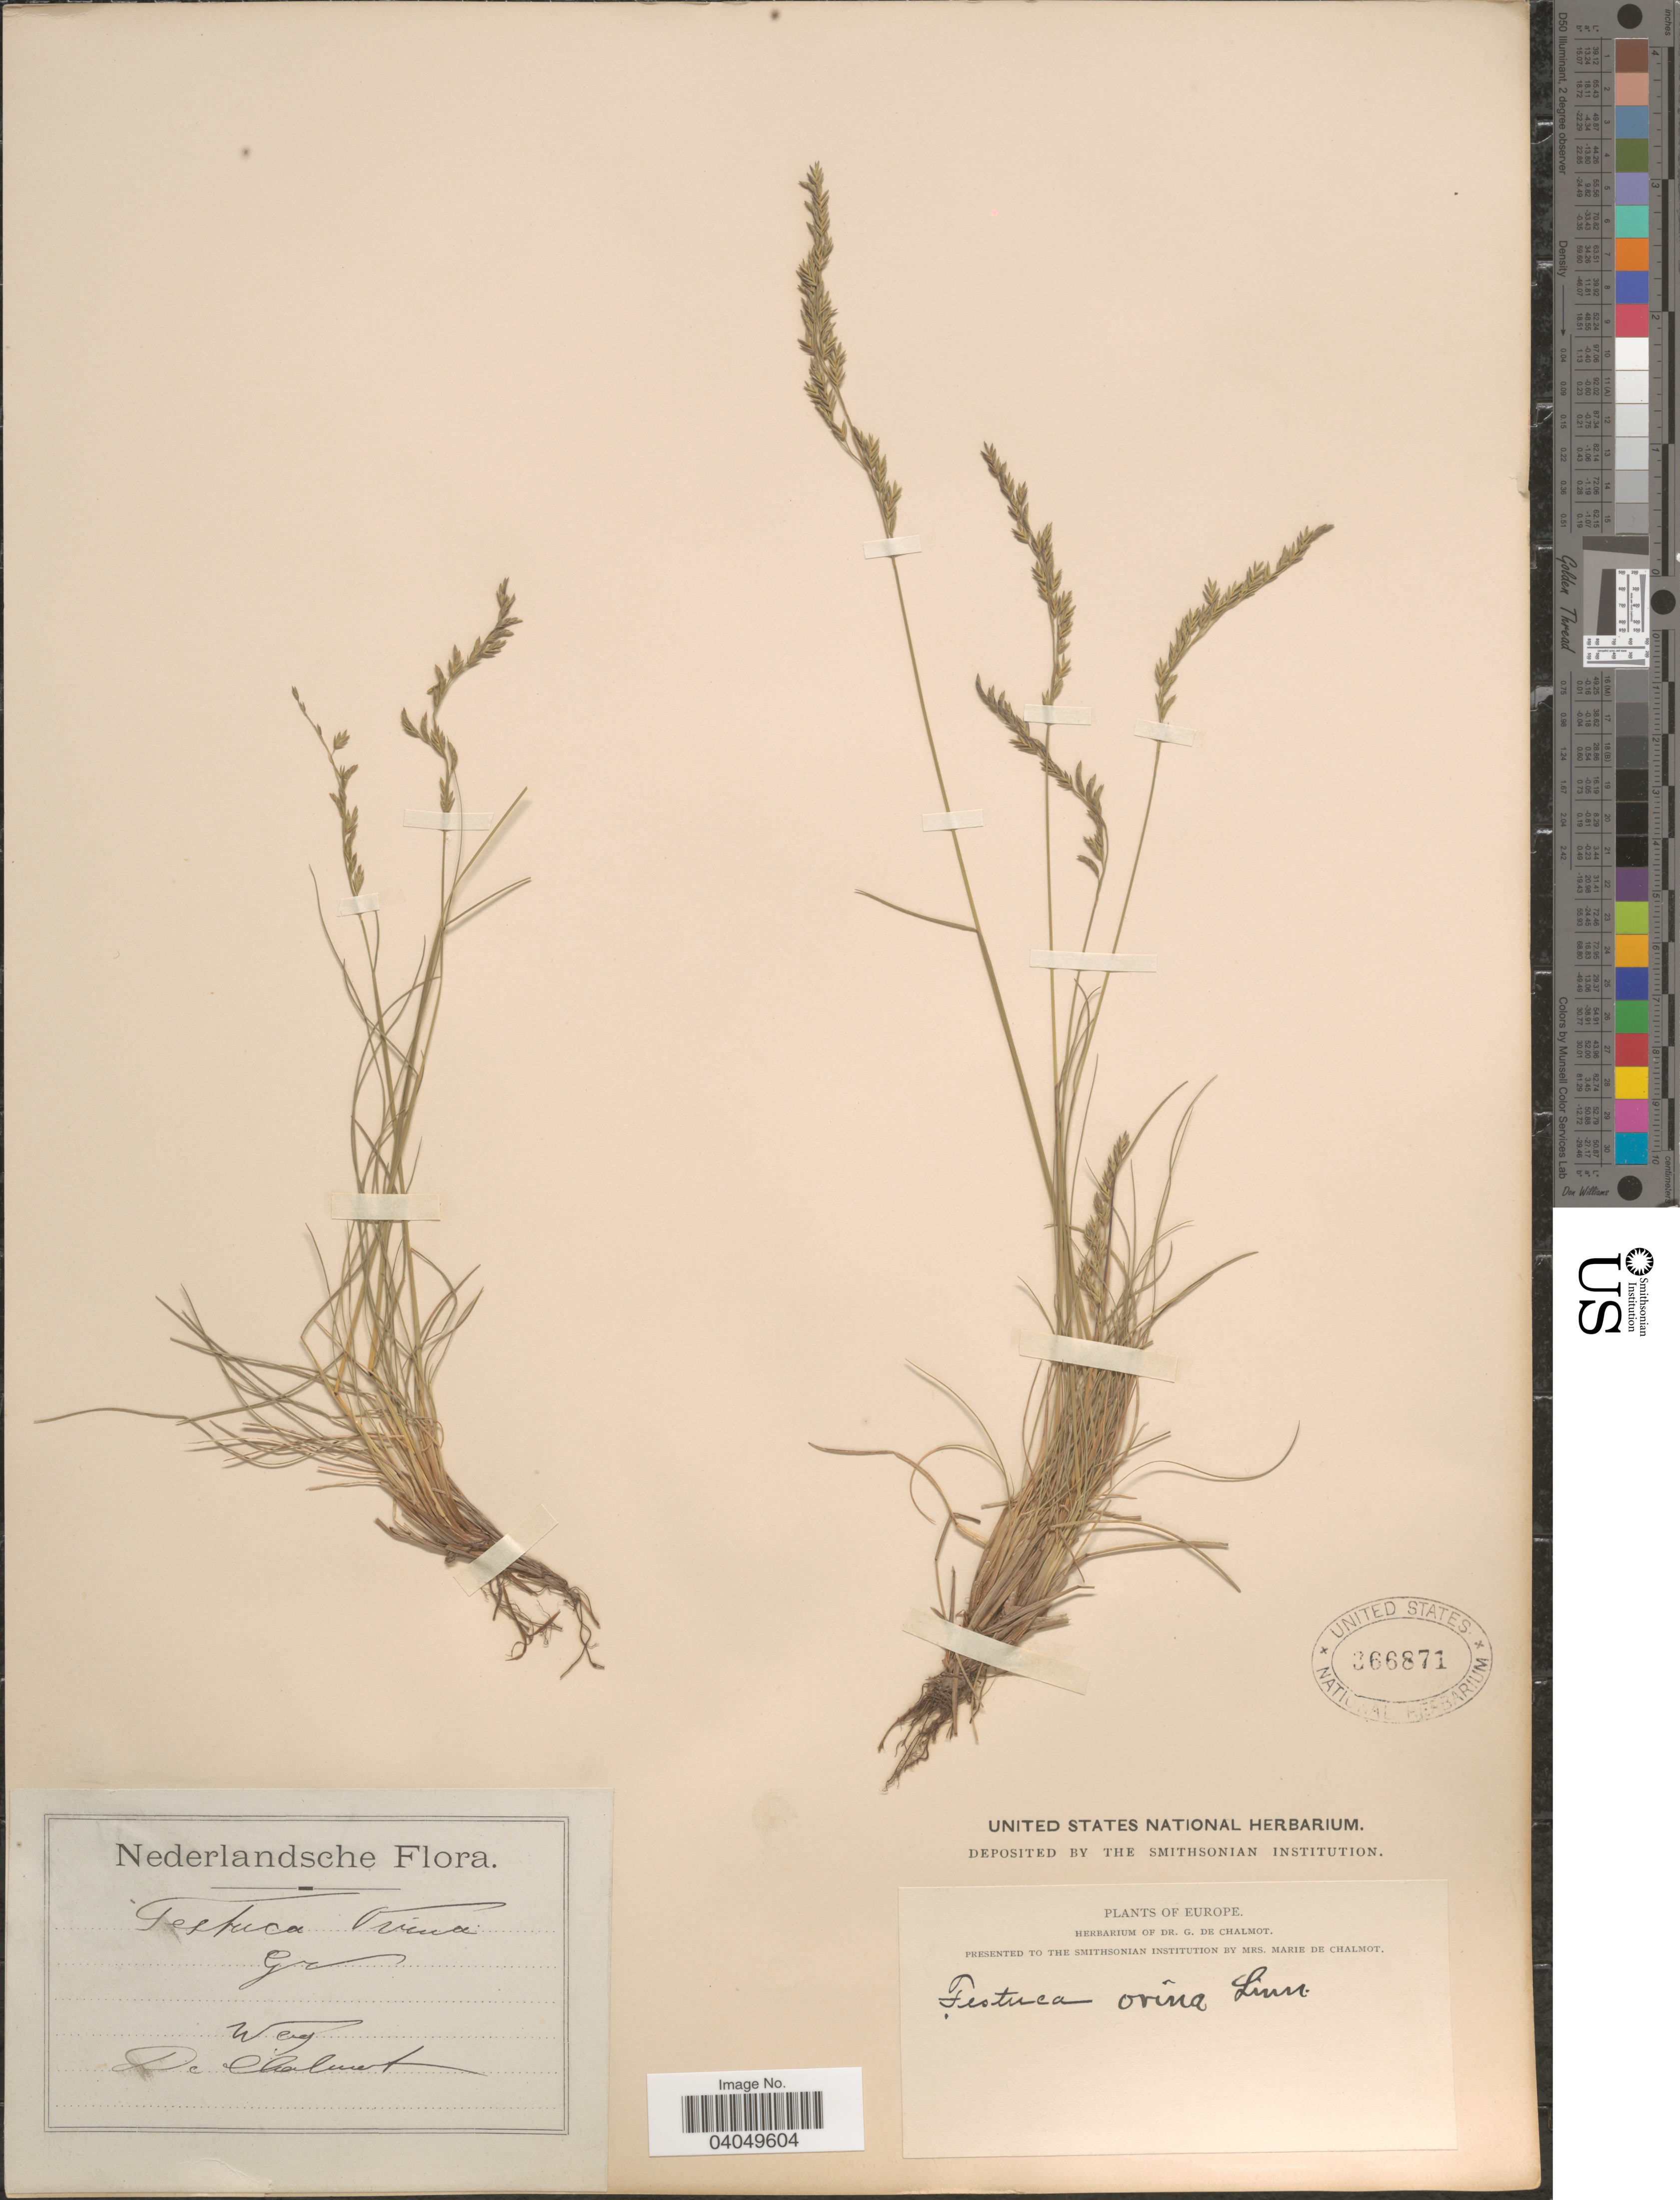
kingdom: Plantae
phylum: Tracheophyta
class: Liliopsida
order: Poales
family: Poaceae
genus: Festuca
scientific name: Festuca ovina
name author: L.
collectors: G. de Chalmot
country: Netherlands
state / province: Gelderland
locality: Nederlandsche. Wag.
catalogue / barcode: US 366871